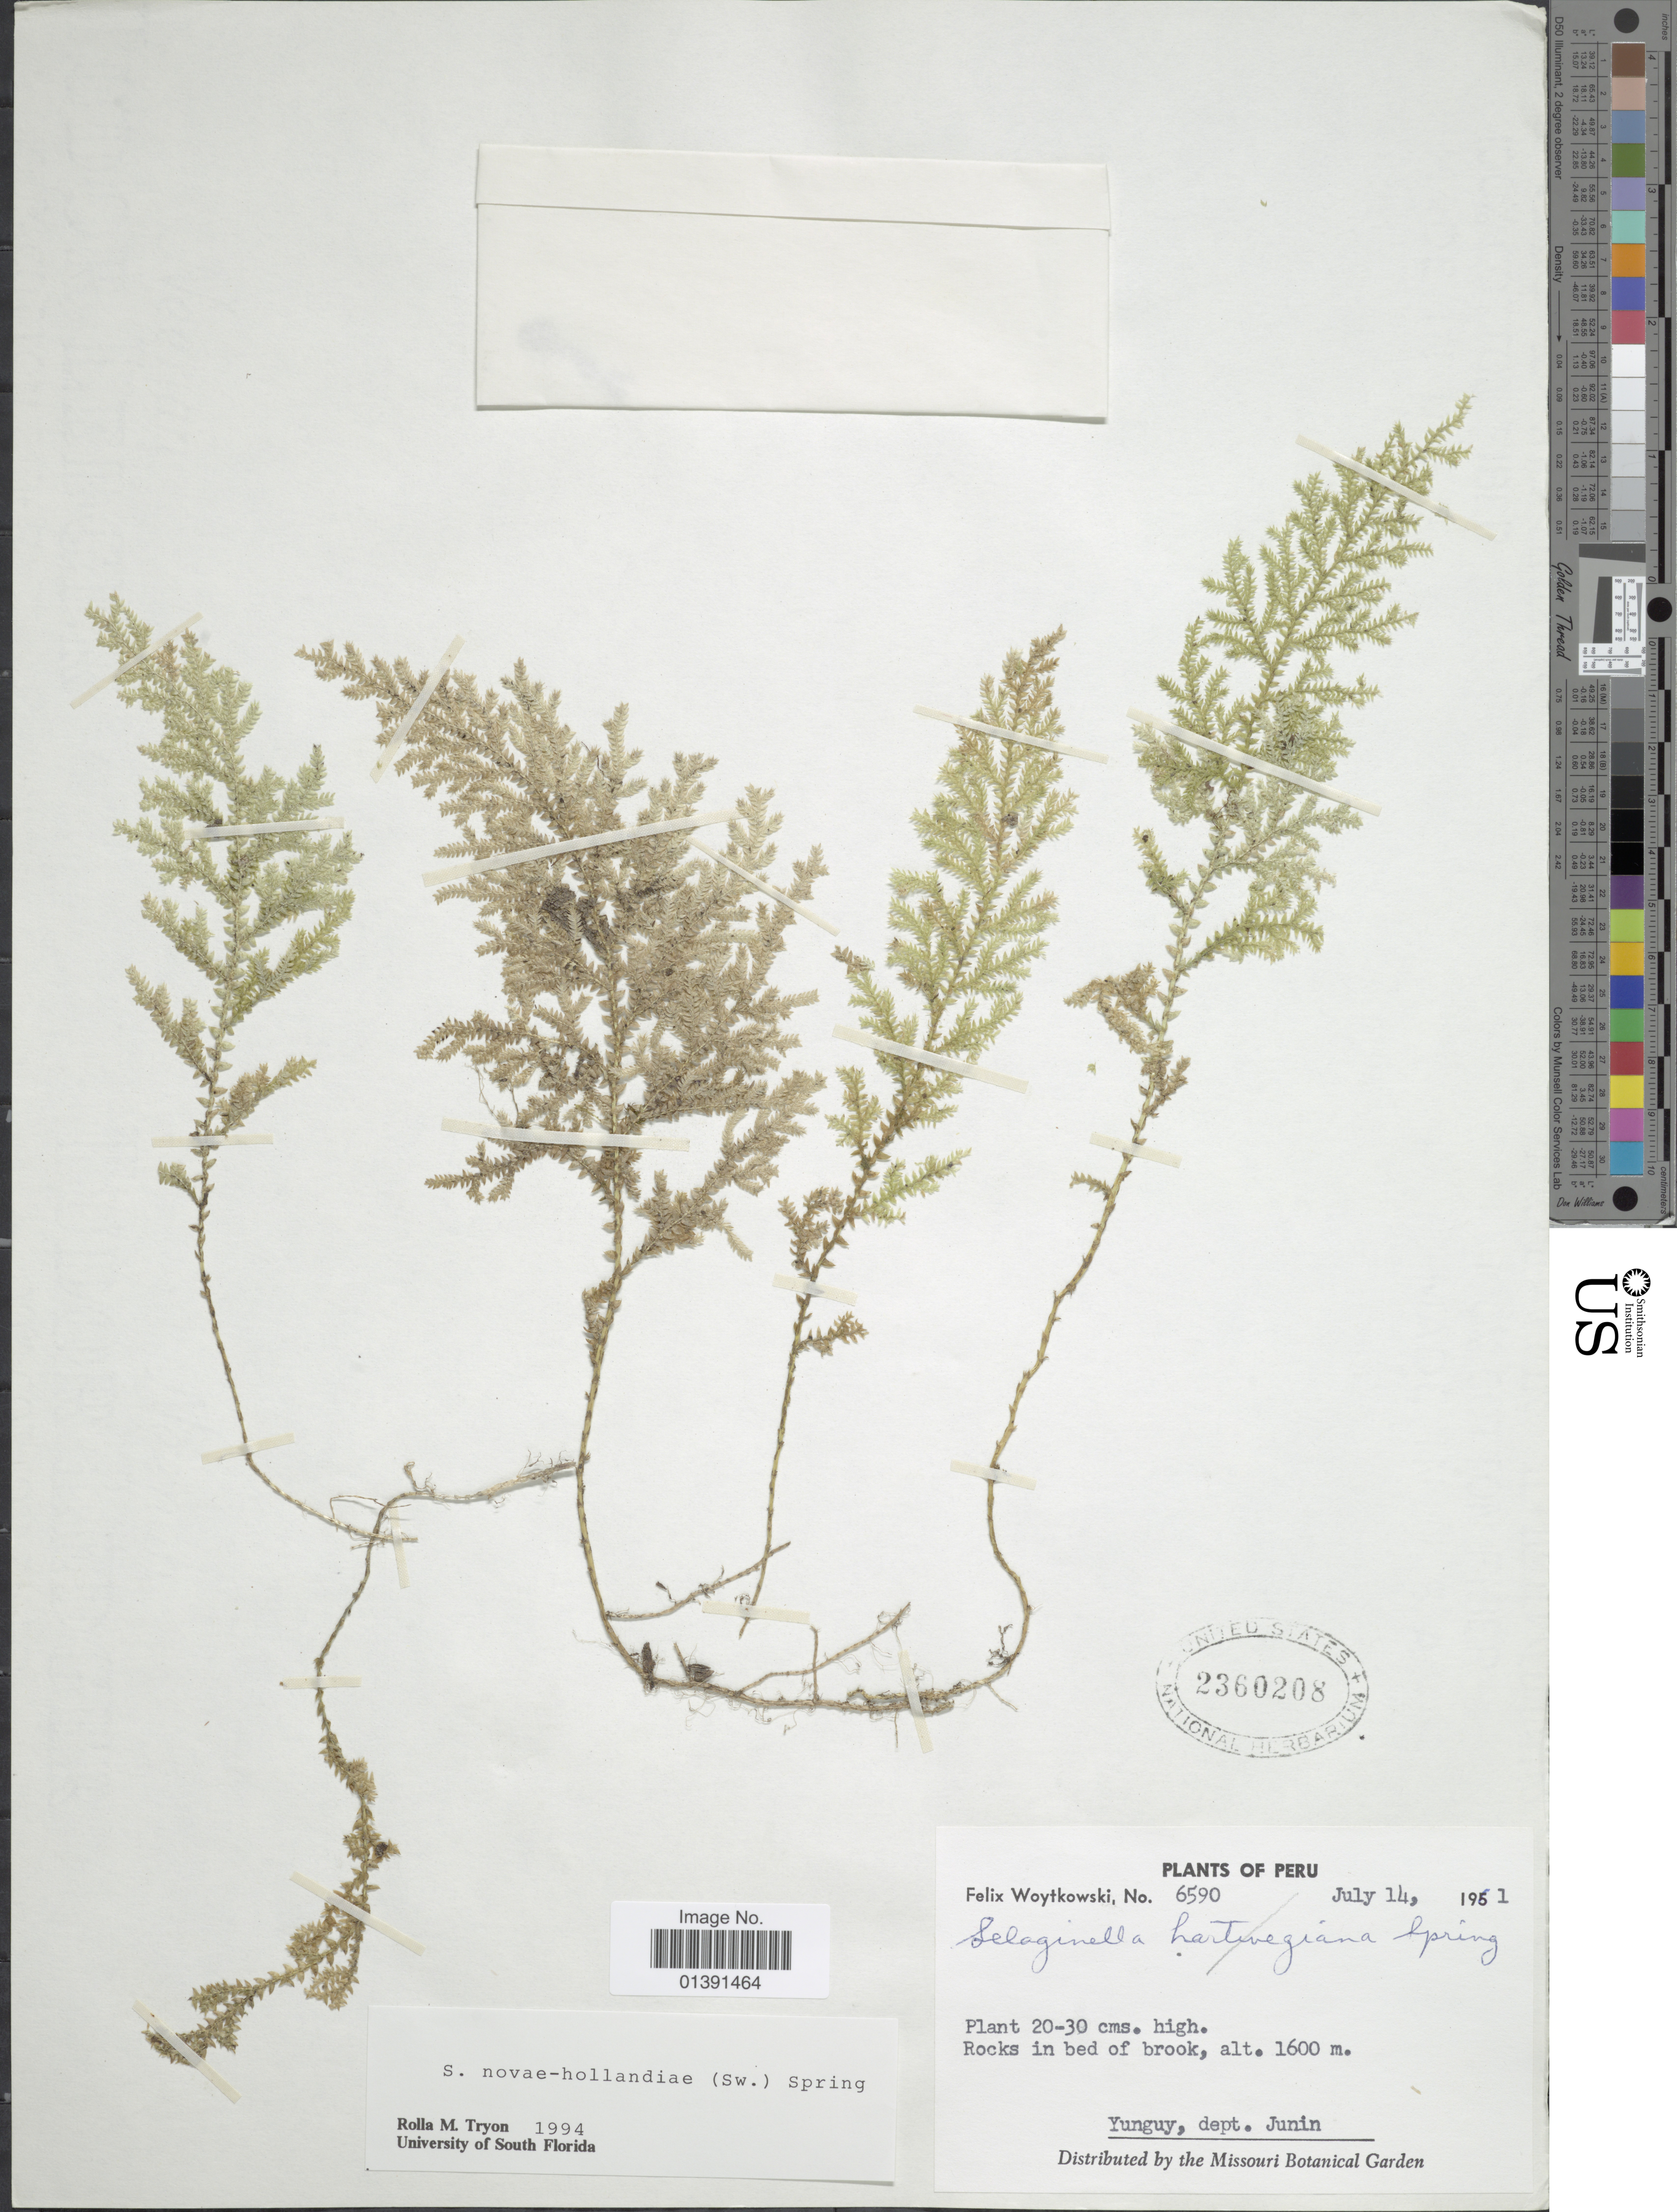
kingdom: Plantae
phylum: Tracheophyta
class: Lycopodiopsida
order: Selaginellales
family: Selaginellaceae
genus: Selaginella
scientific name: Selaginella novae-hollandiae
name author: (Sw.) Spring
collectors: F. Woytkowski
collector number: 6590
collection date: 1961-07-14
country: Peru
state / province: Junín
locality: Rocks in bed of brook, Yunguy, dept. Junin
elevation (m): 1600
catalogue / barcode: US 2360208